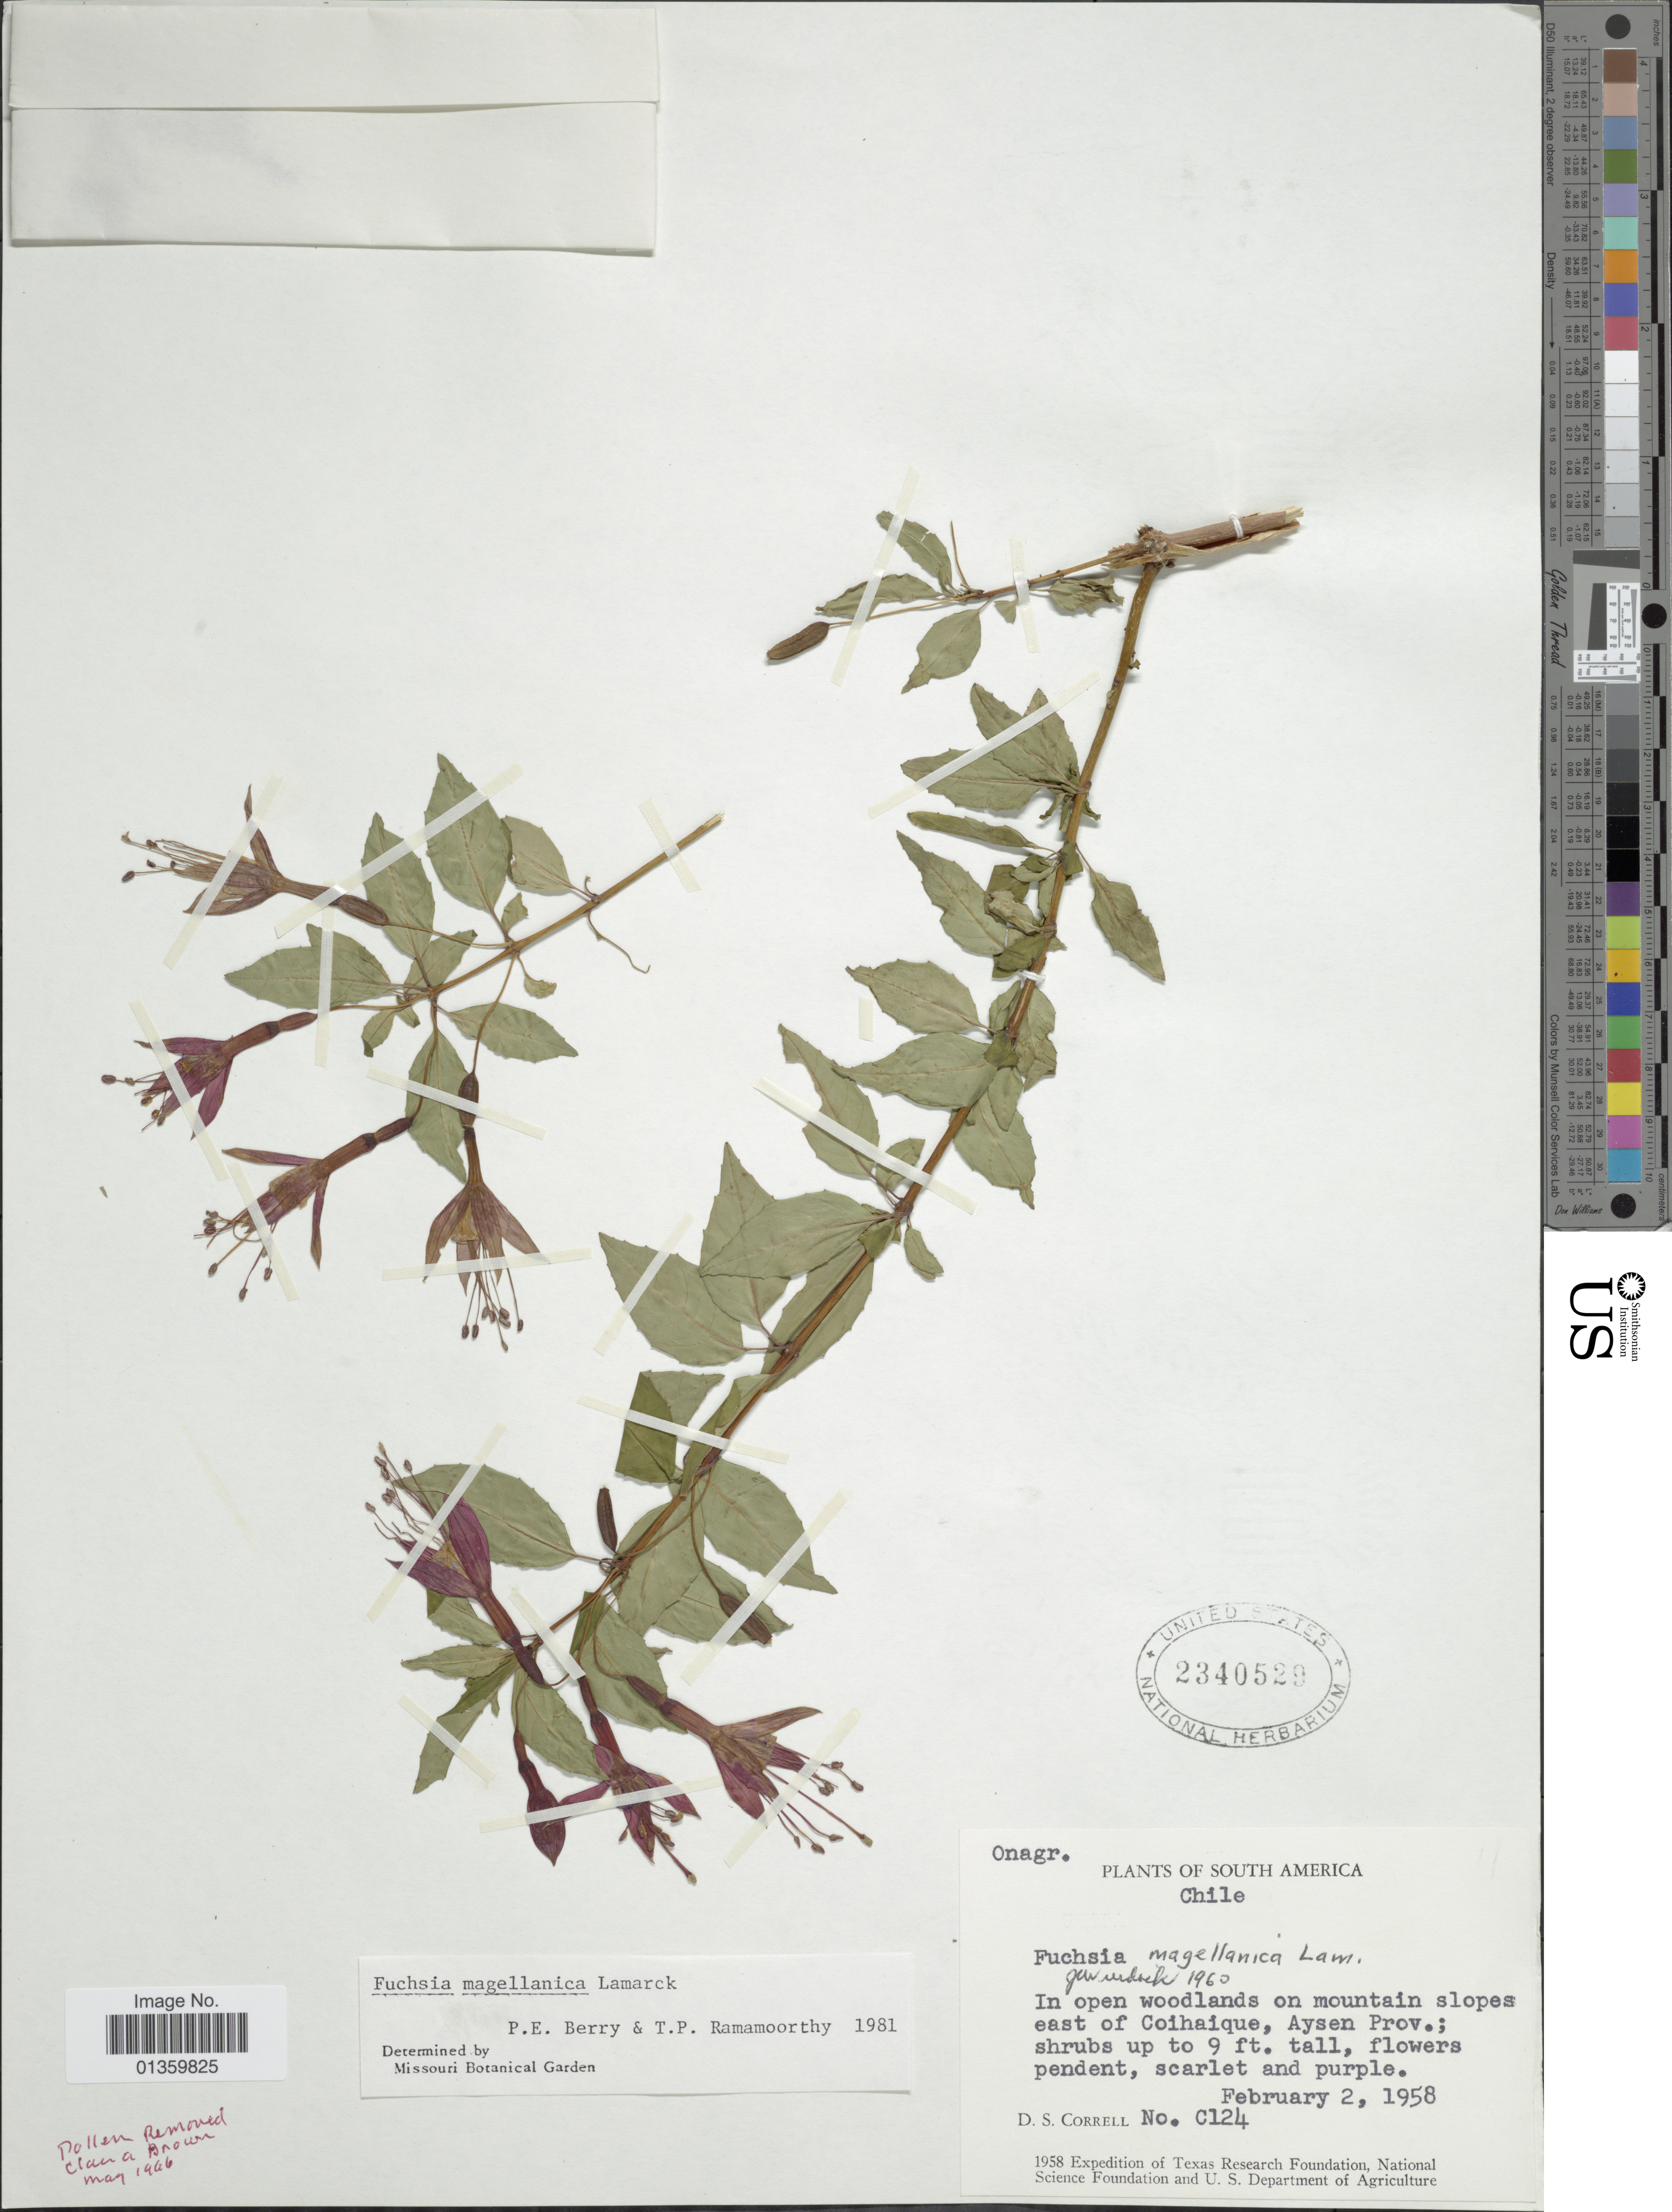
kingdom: Plantae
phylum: Tracheophyta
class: Magnoliopsida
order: Myrtales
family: Onagraceae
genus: Fuchsia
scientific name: Fuchsia magellanica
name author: Lam.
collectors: D. S. Correll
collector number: C124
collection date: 1958-02-02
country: Chile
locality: In open woodlands on mountain slopes east of Coihaique, Aysen Prov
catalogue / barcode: US 2340529